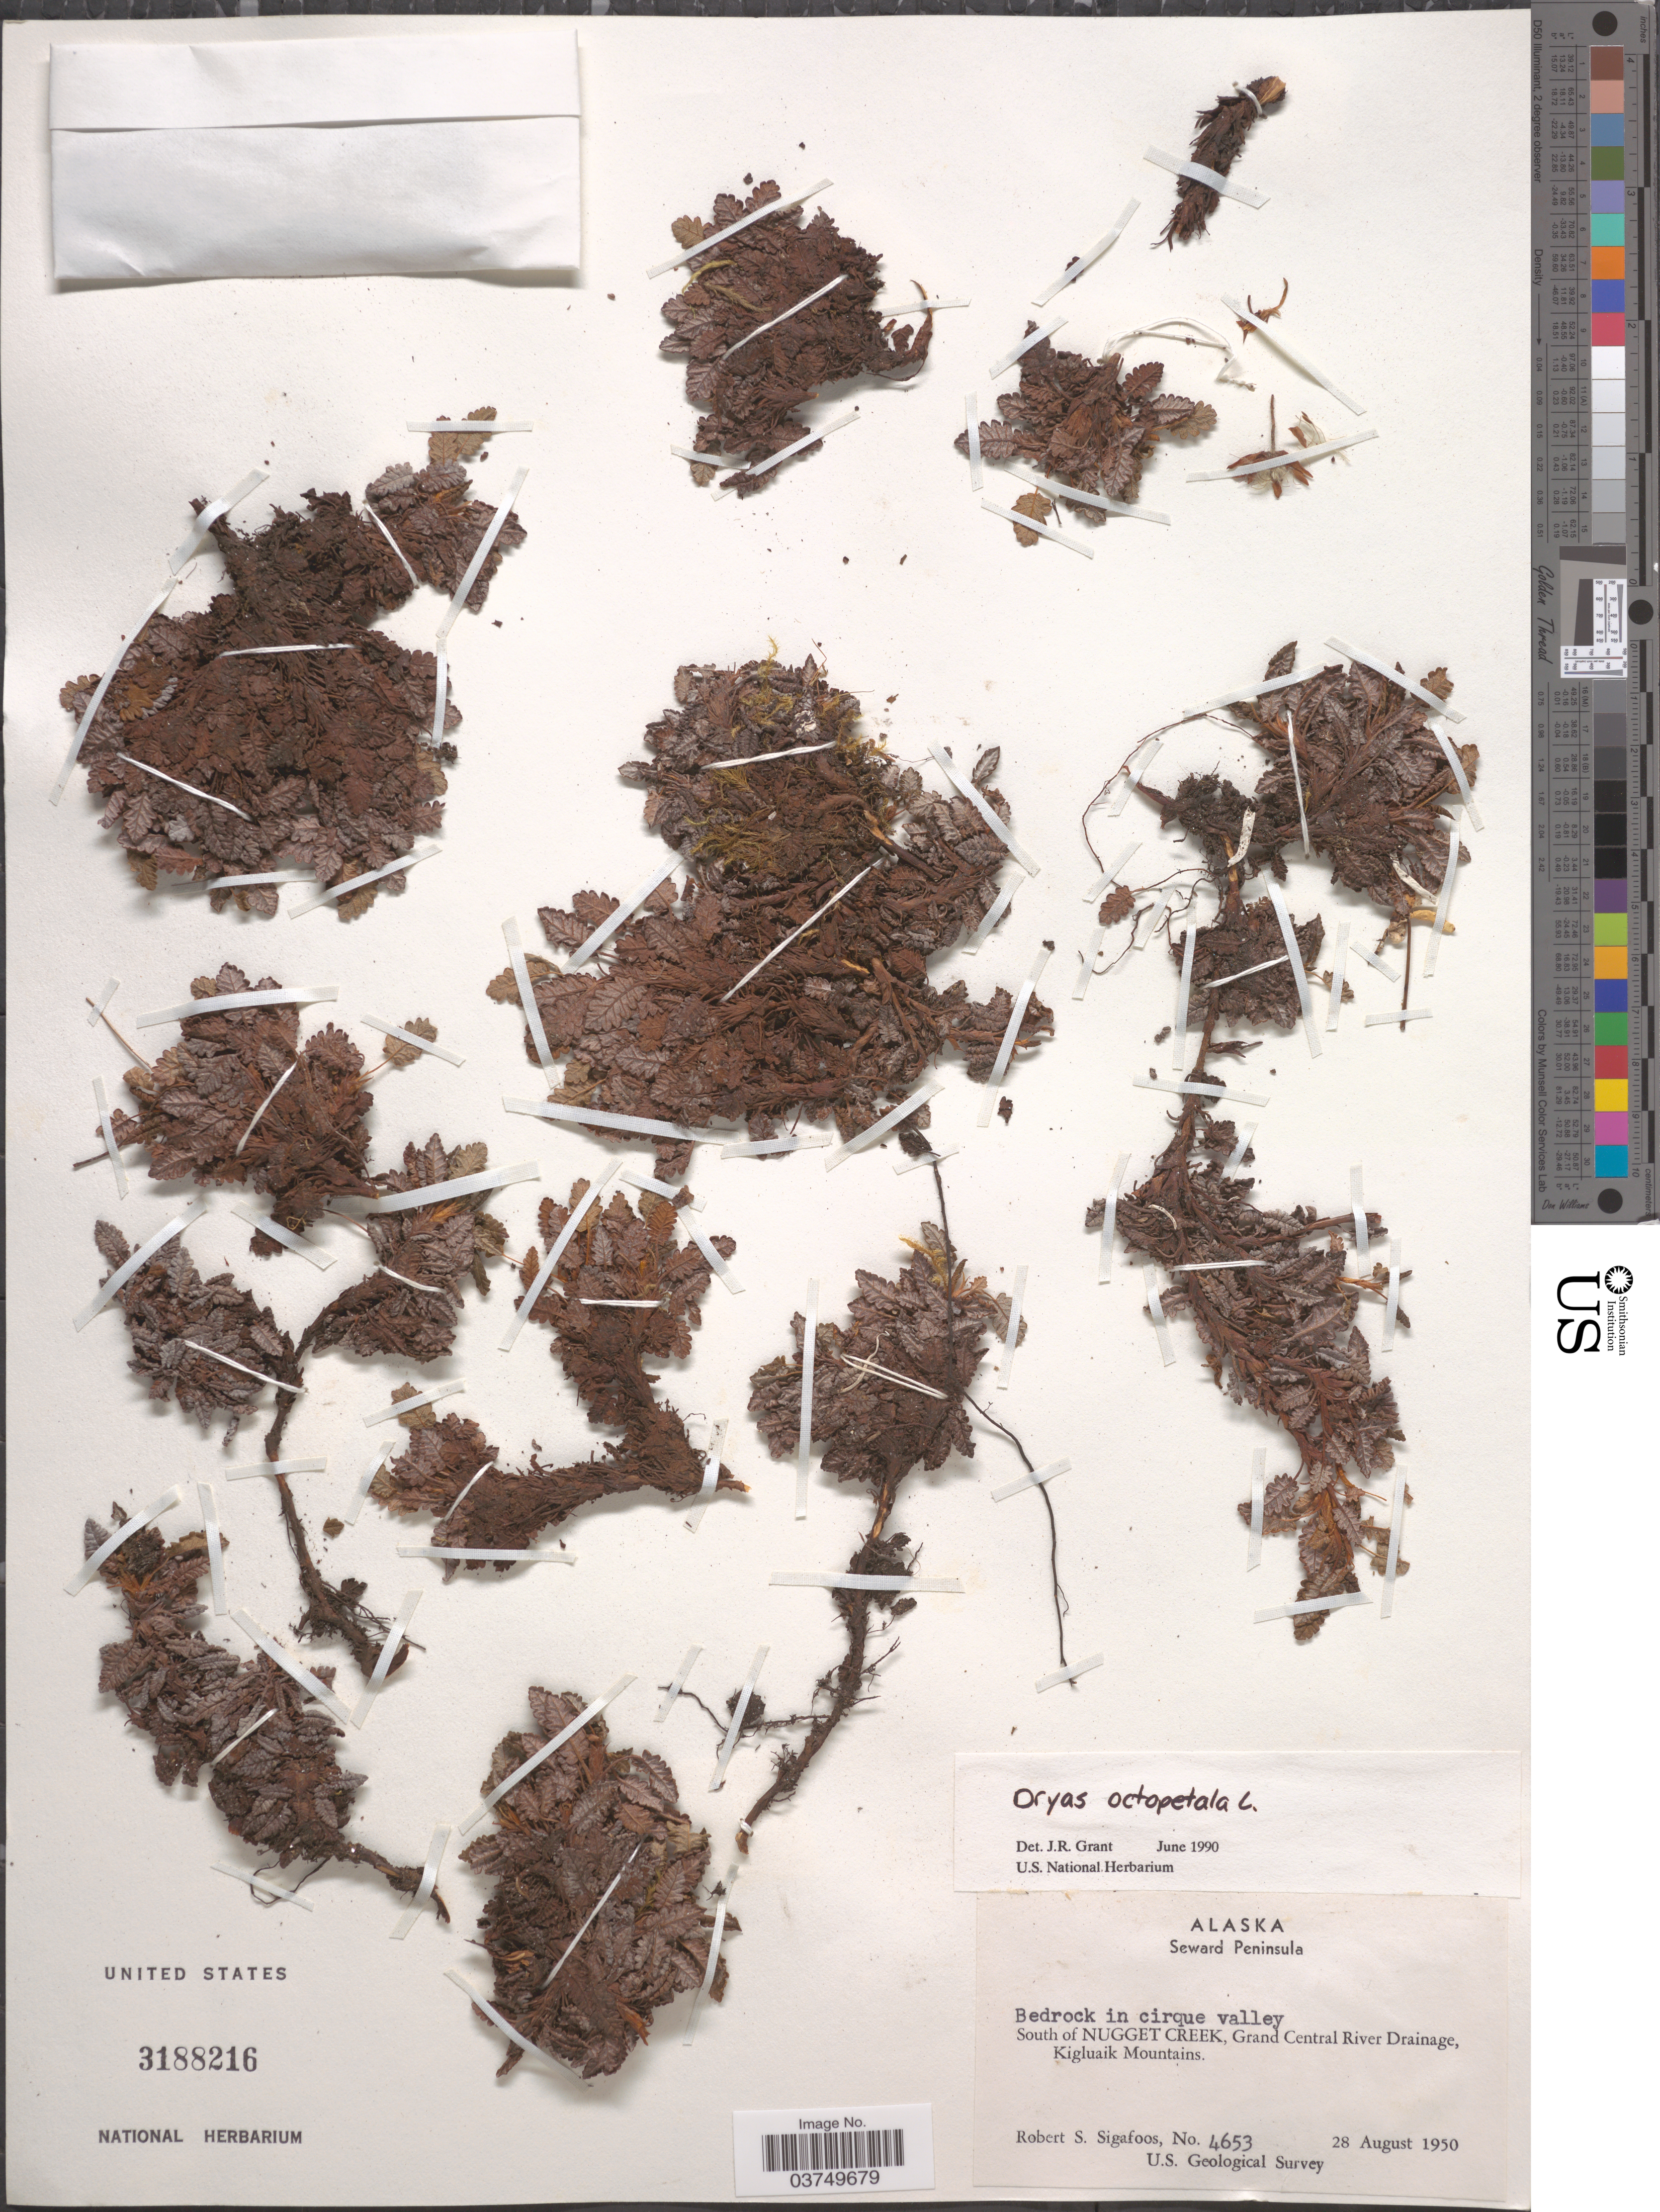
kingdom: Plantae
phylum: Tracheophyta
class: Magnoliopsida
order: Rosales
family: Rosaceae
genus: Dryas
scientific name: Dryas octopetala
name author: L.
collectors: R. Sigafoos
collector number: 4653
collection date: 1950-08-28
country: United States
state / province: Alaska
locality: Seward Peninsula. Bedrock in cirque valley. South of Nugget Creek, Grand Central River Drainage, Kigluaik Mountains.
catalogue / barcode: US 3188216